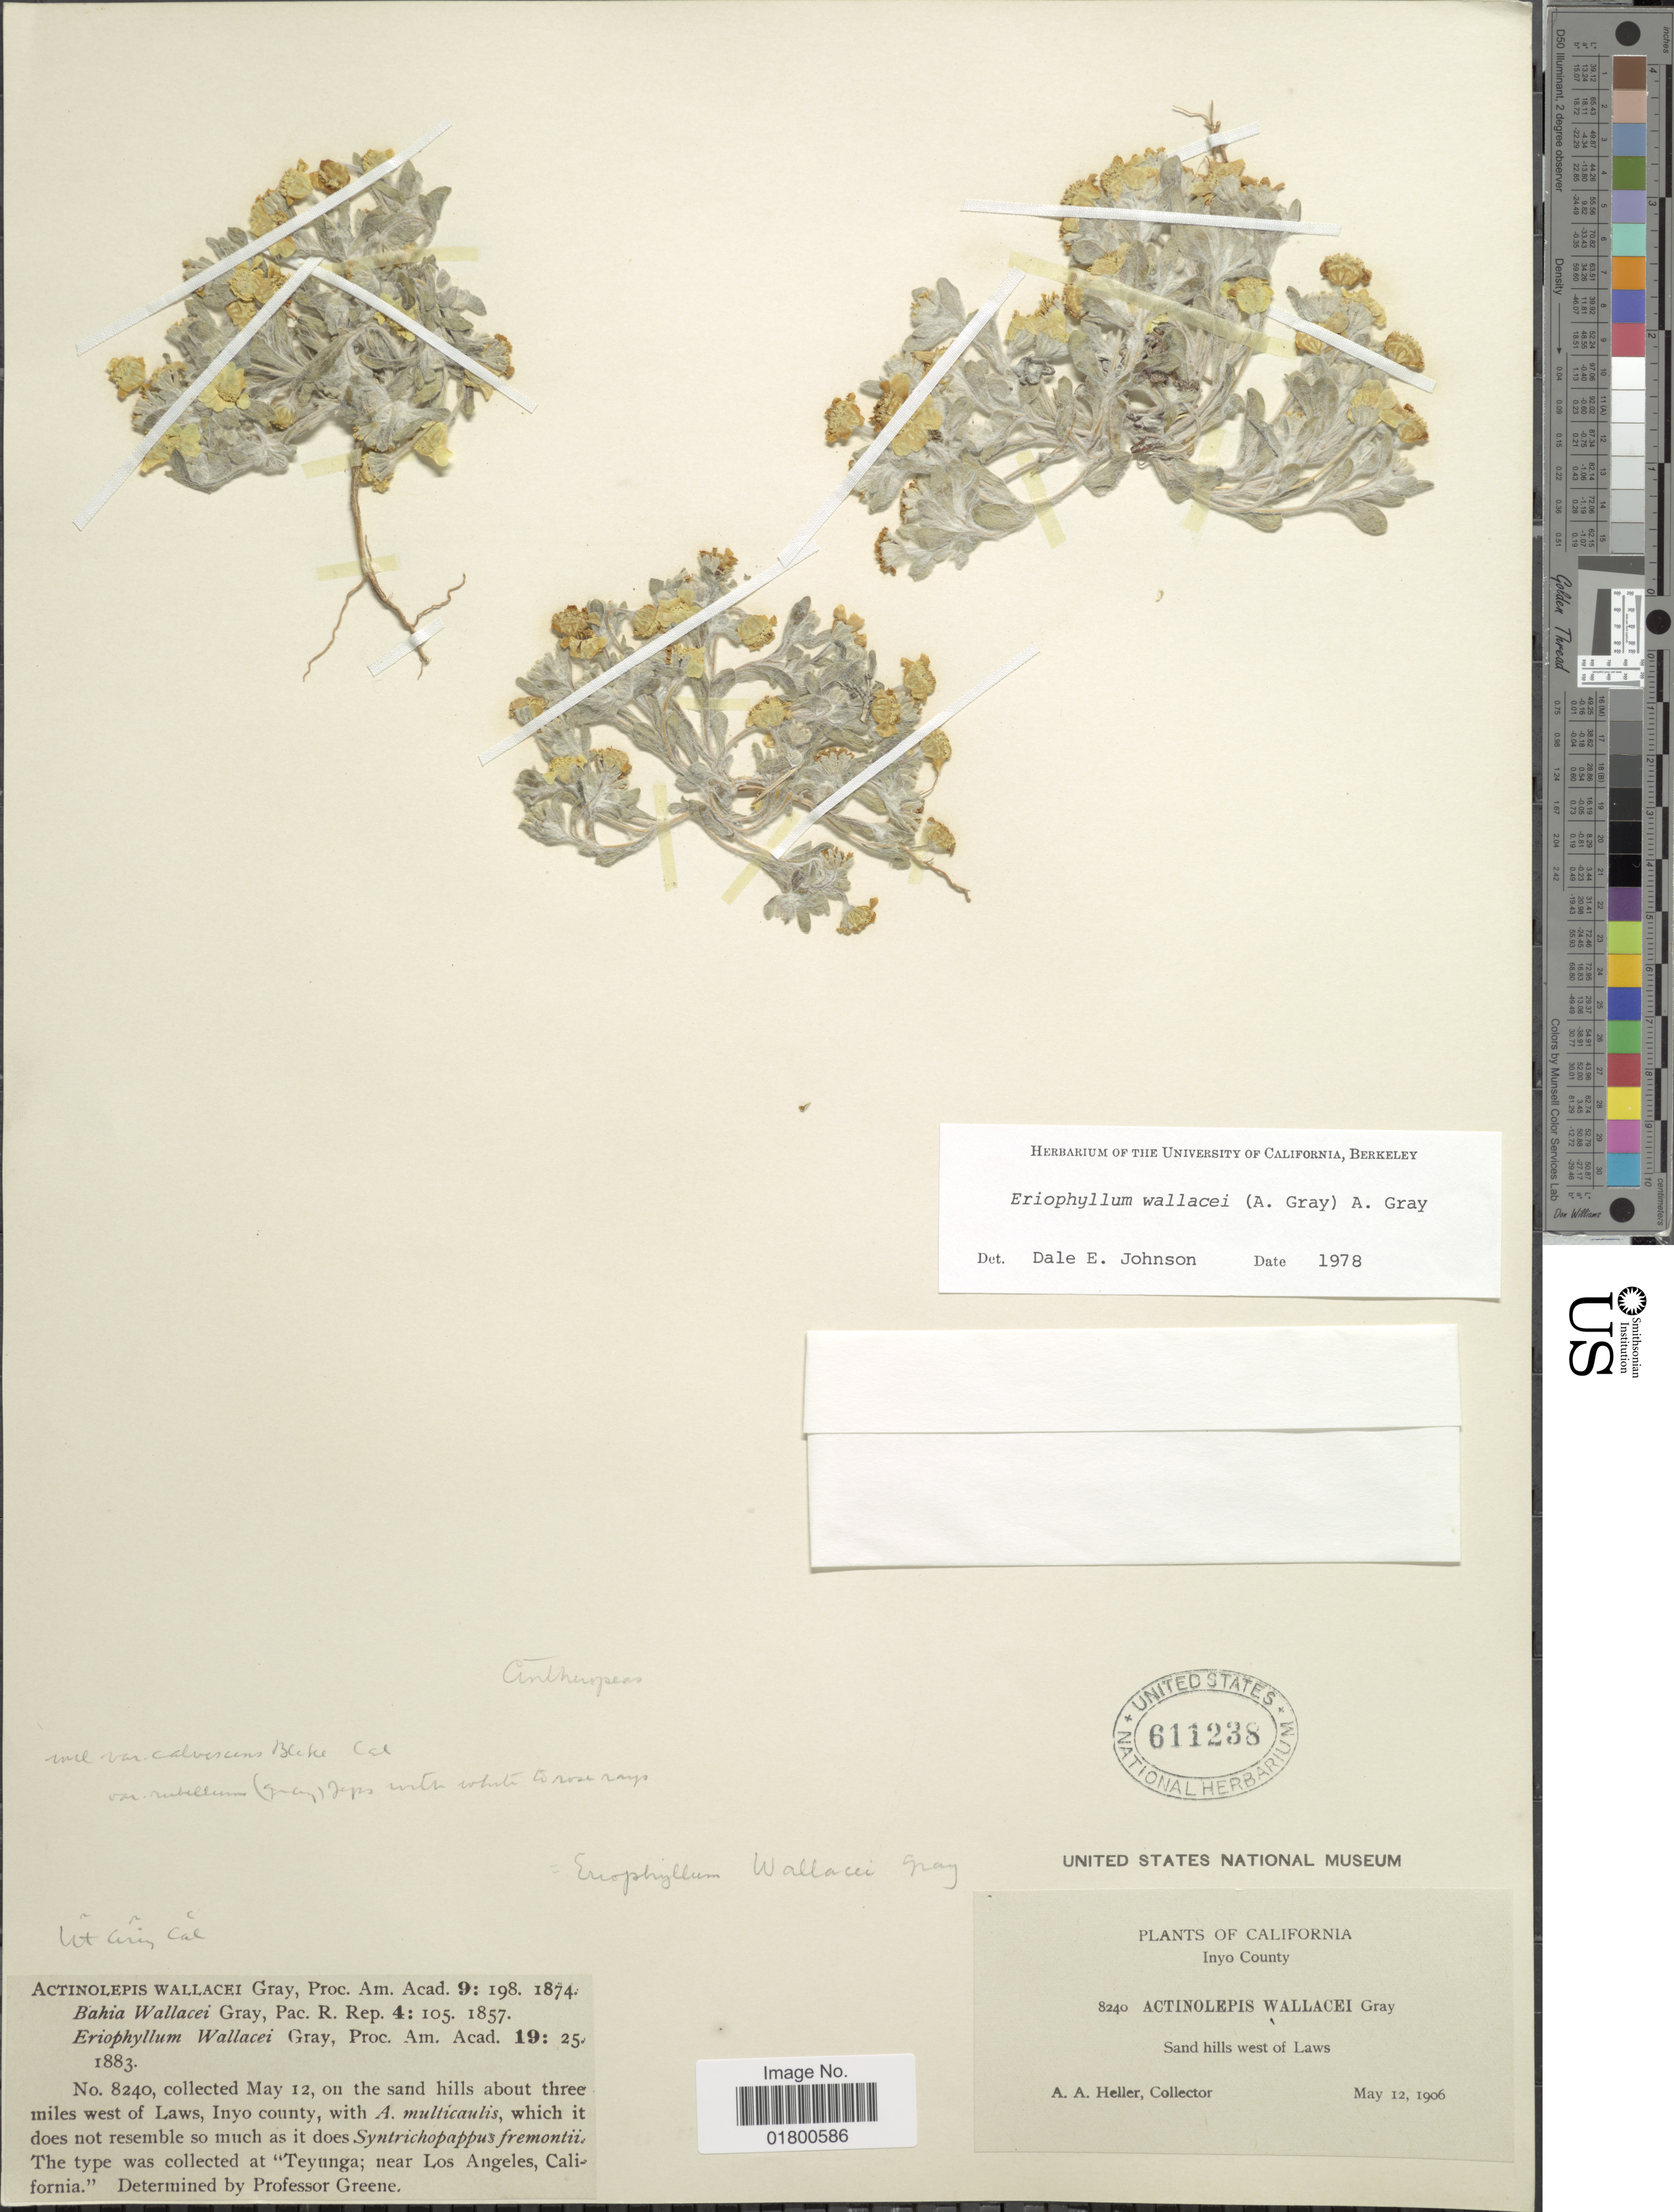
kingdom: Plantae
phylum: Tracheophyta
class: Magnoliopsida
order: Asterales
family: Asteraceae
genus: Eriophyllum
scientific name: Eriophyllum wallacei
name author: (A. Gray) A. Gray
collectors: A. A. Heller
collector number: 8240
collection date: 1906-05-12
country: United States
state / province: California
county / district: Inyo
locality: Inyo County, Sand hills west of Laws, near Los Angeles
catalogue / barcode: US 611238